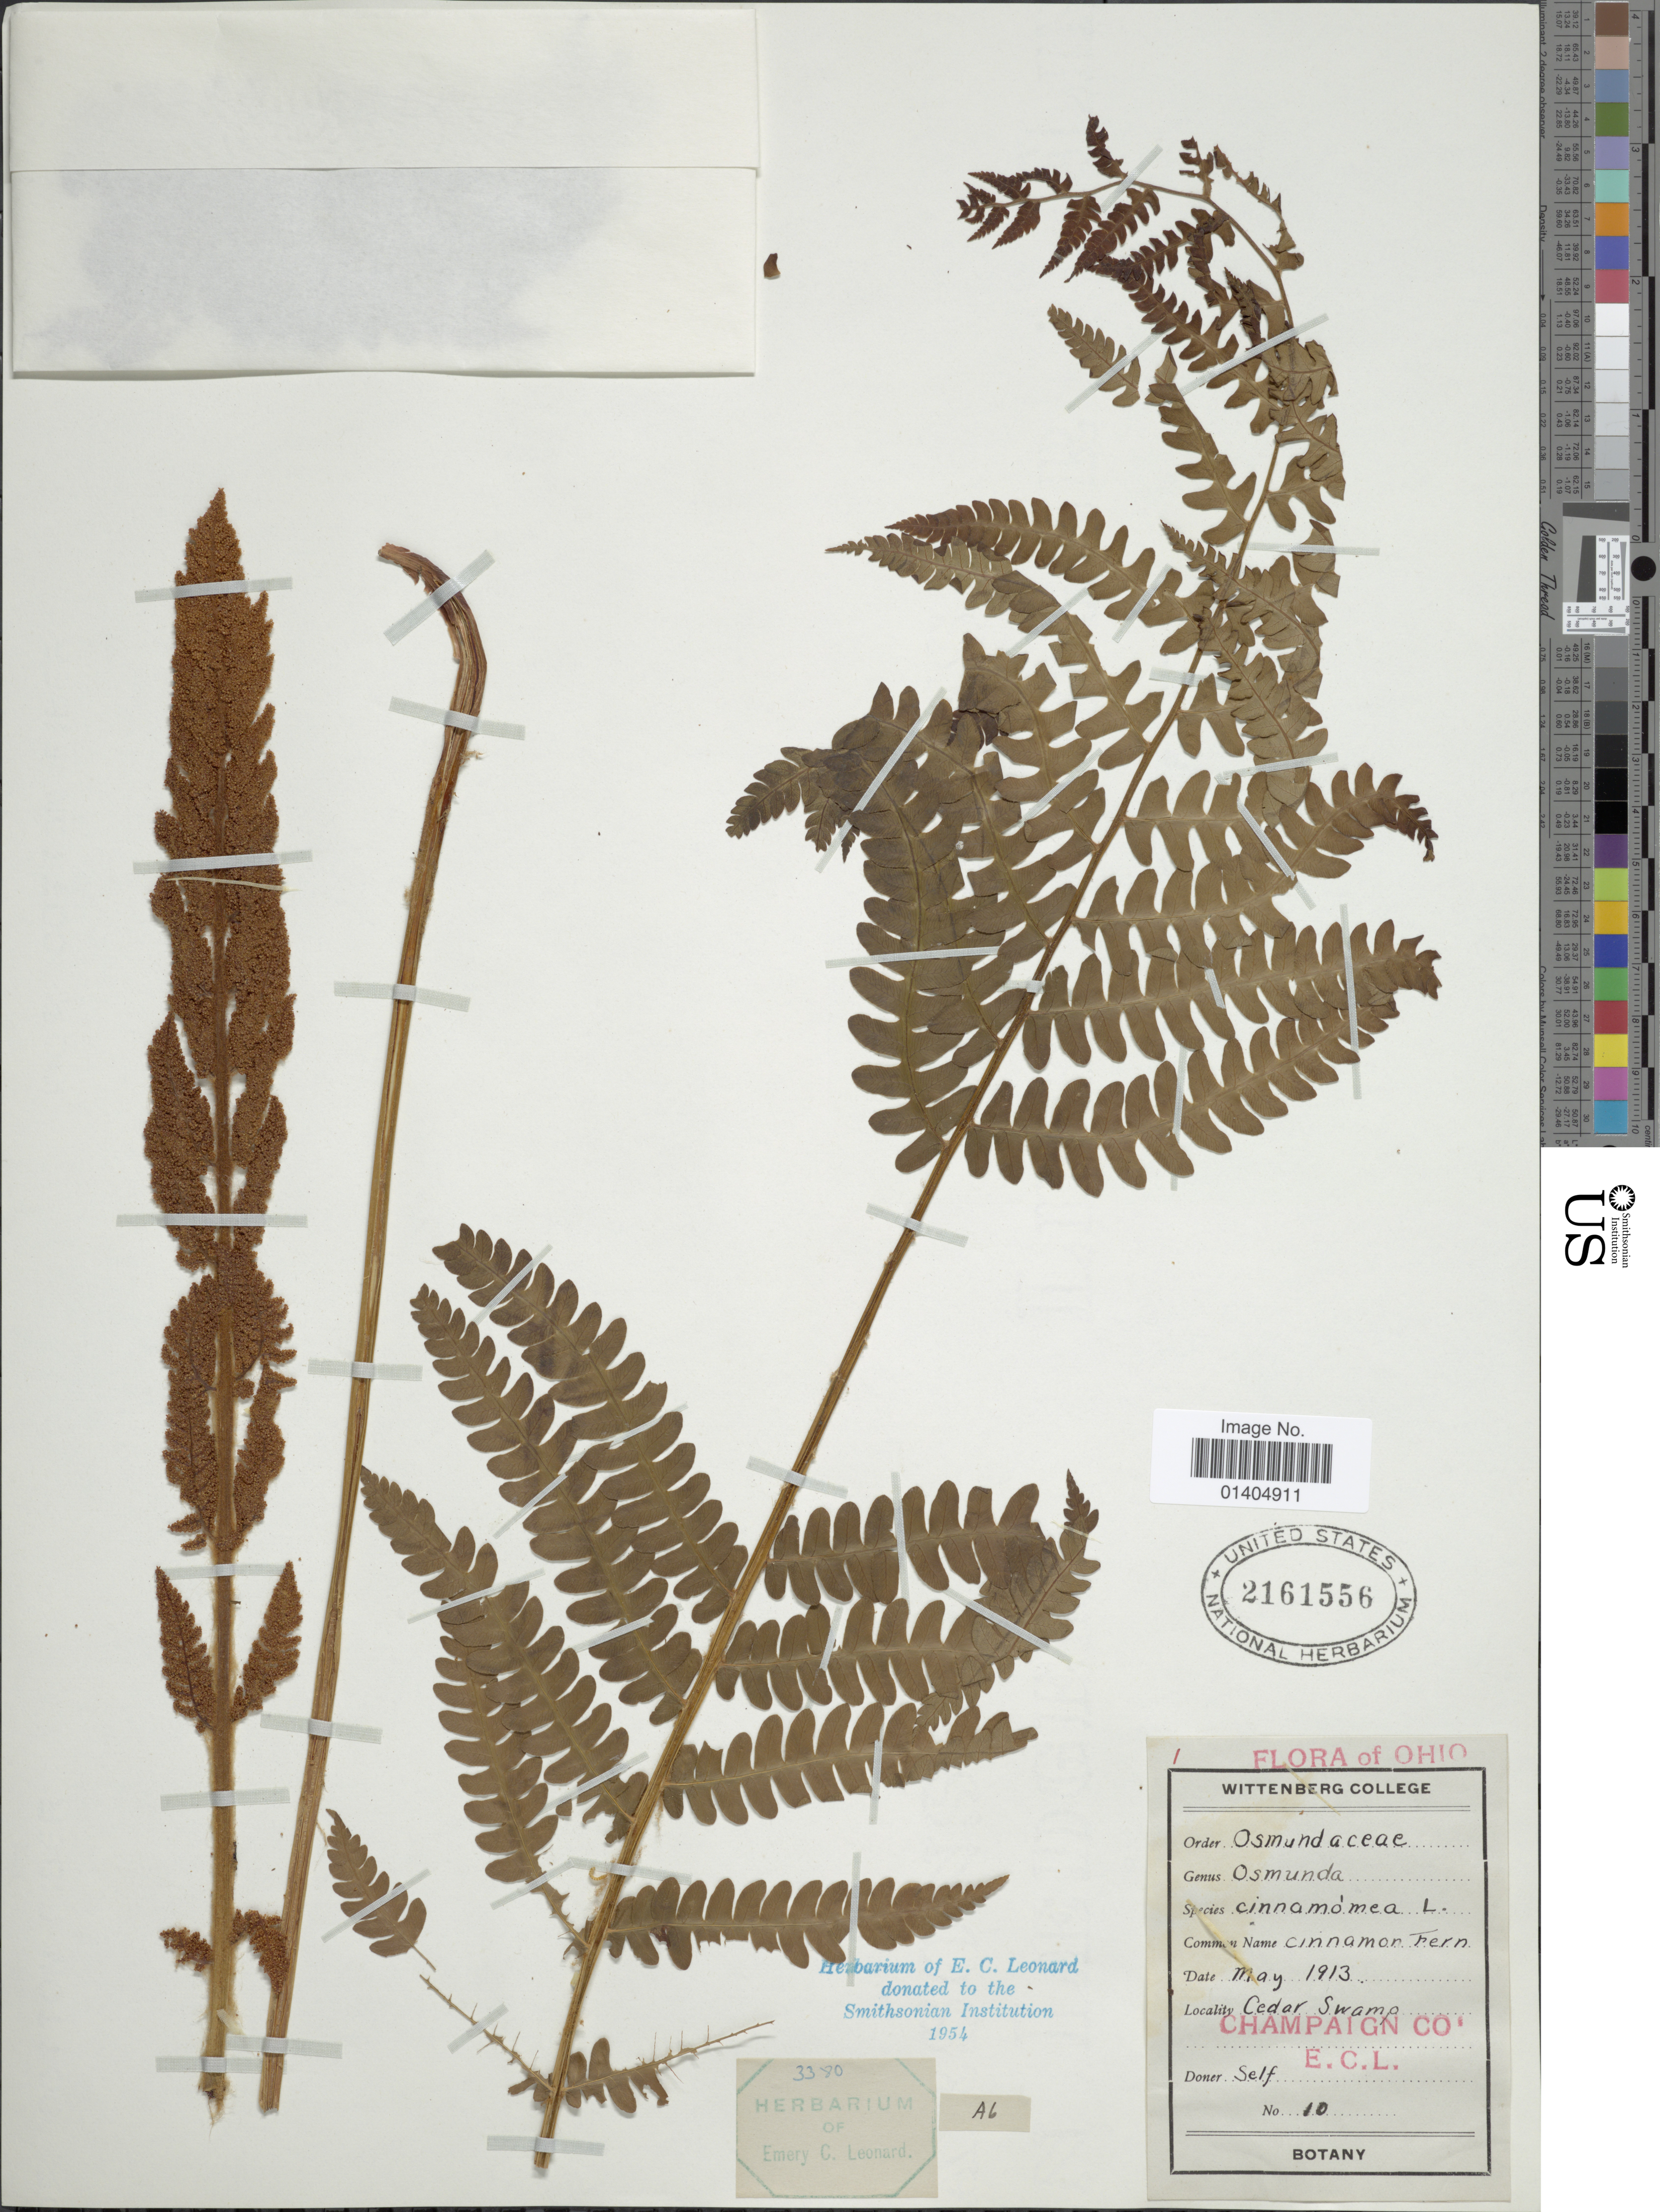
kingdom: Plantae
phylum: Tracheophyta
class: Polypodiopsida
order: Osmundales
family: Osmundaceae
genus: Osmundastrum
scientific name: Osmundastrum cinnamomeum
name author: (L.) C. Presl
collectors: E. C. Leonard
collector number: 10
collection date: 1913-05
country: United States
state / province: Ohio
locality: Cedar Swamp, Champaign Co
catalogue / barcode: US 2161556